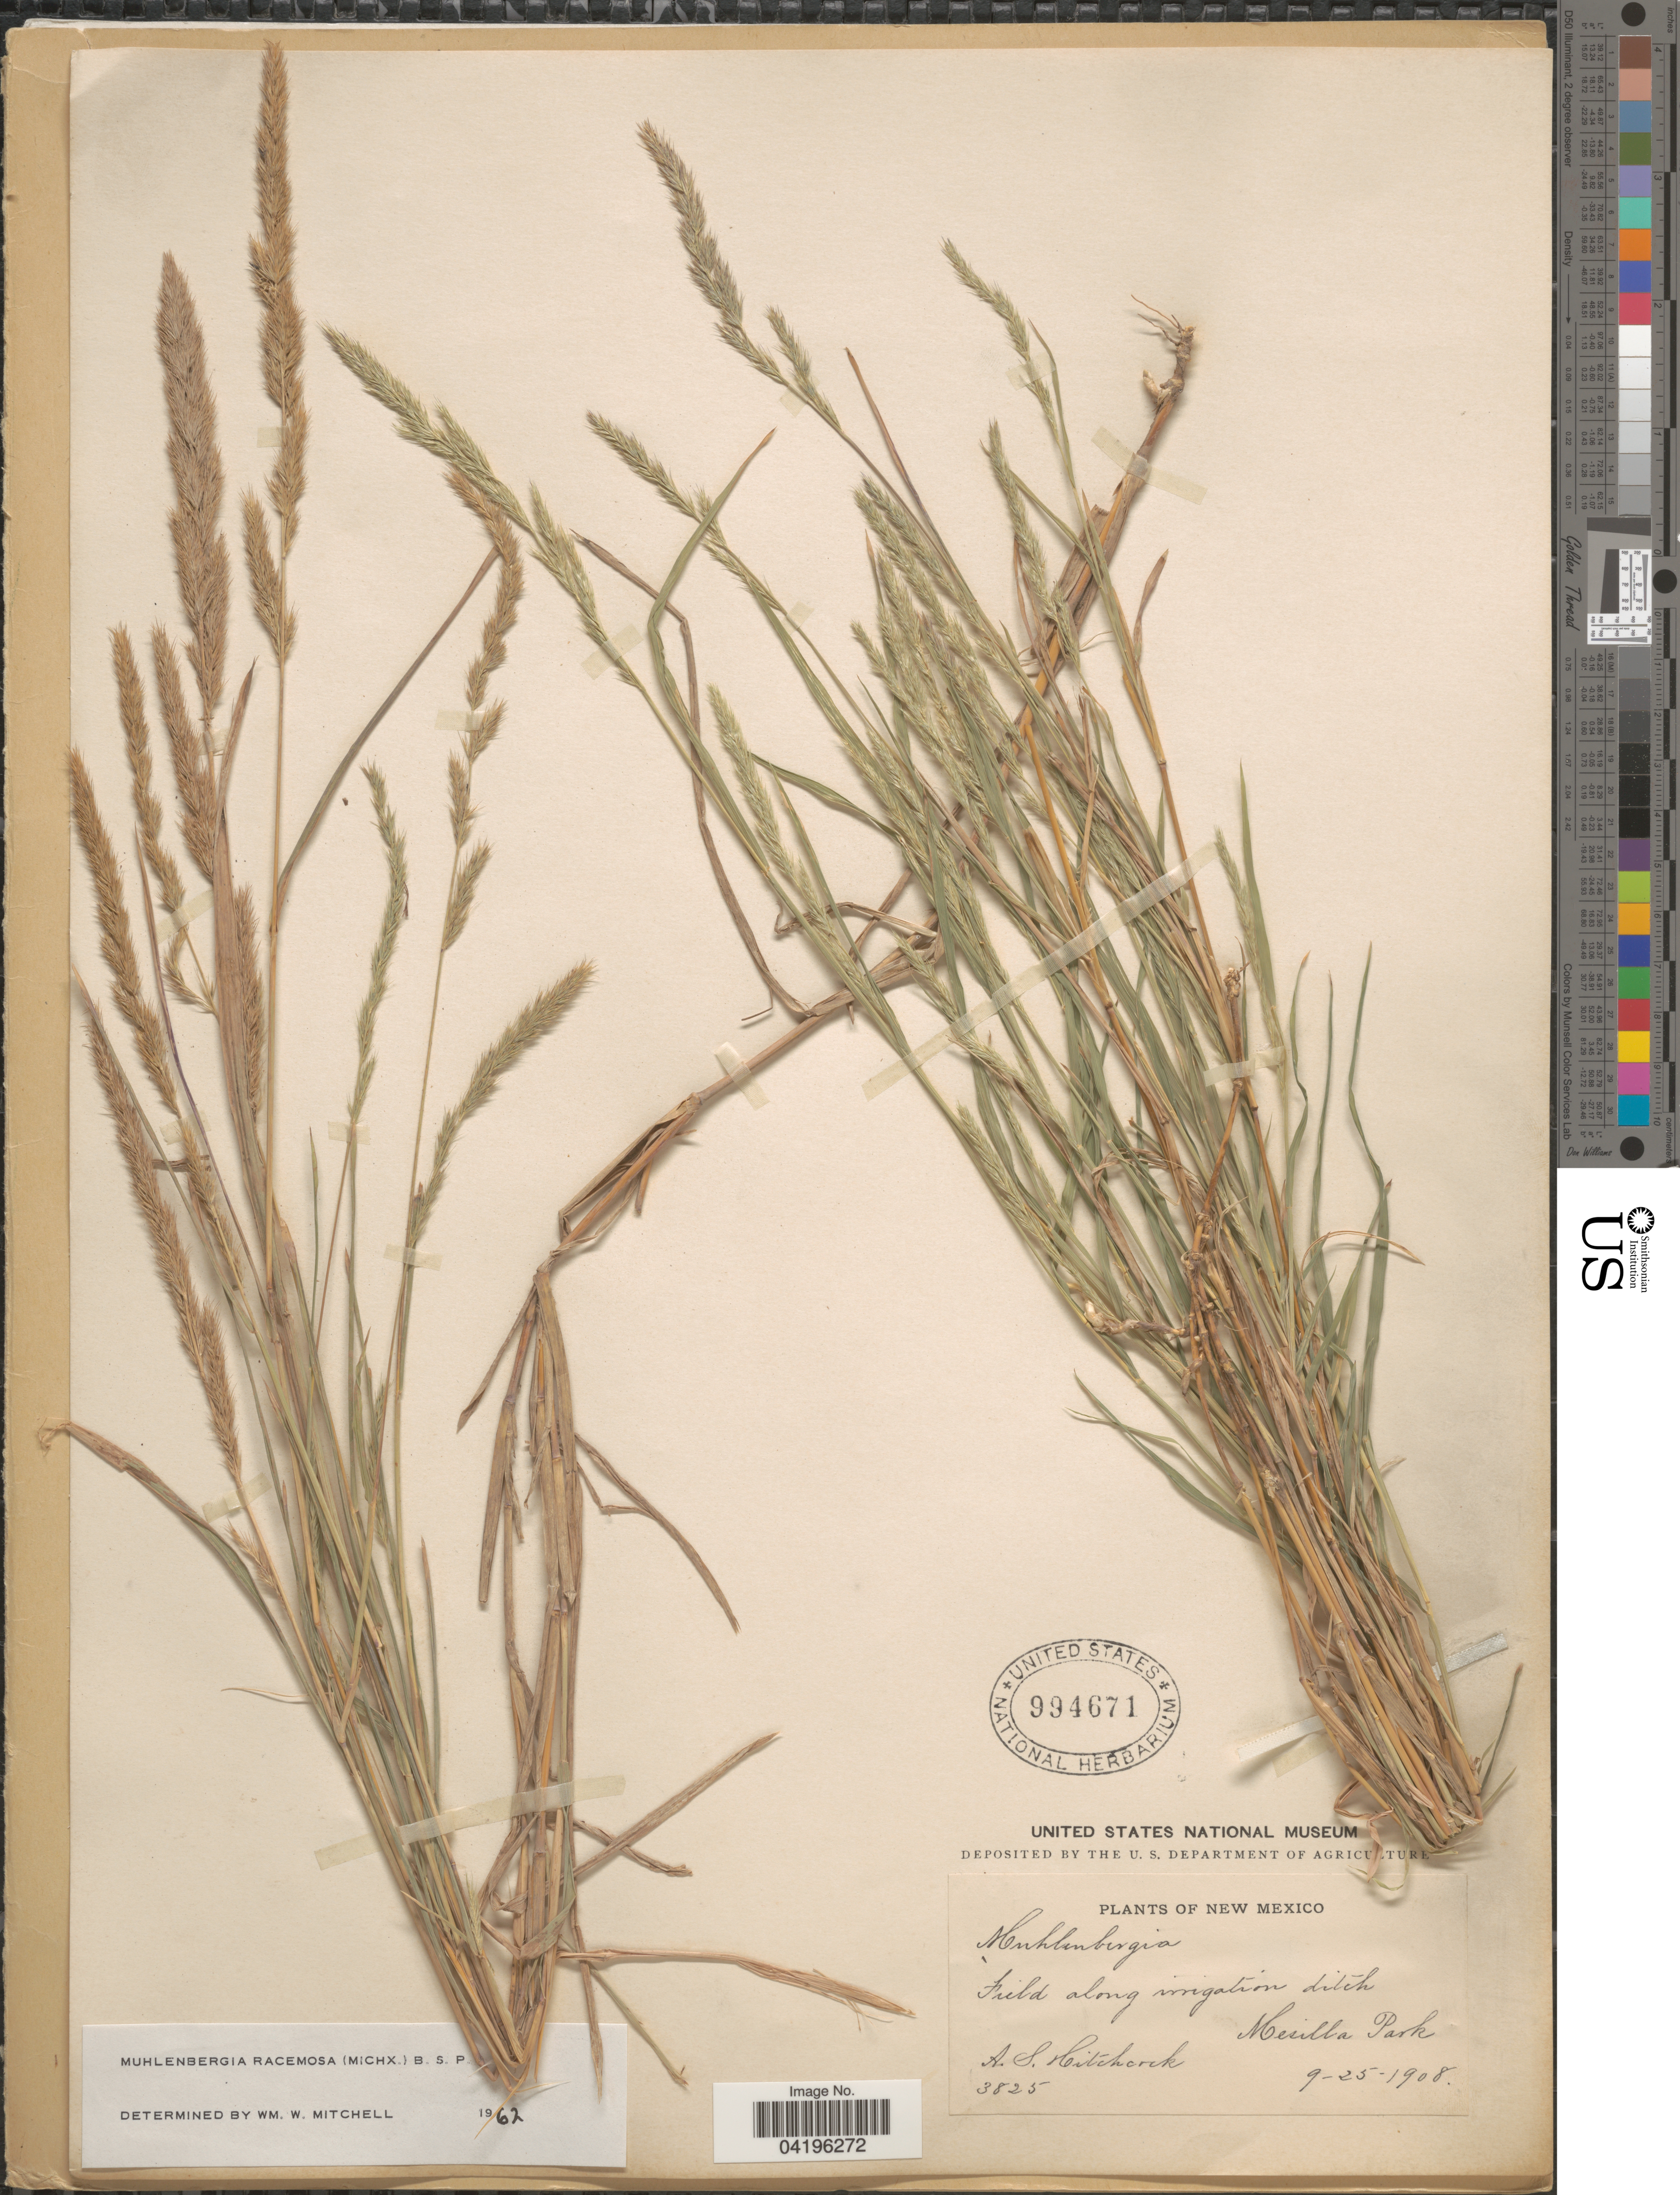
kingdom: Plantae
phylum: Tracheophyta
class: Liliopsida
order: Poales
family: Poaceae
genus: Muhlenbergia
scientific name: Muhlenbergia racemosa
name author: (Michx.) Britton et al.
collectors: A. S. Hitchcock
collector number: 3825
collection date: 1908-09-25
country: United States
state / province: New Mexico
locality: Field along irrigation ditch. Mesilla Park.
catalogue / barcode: US 994671